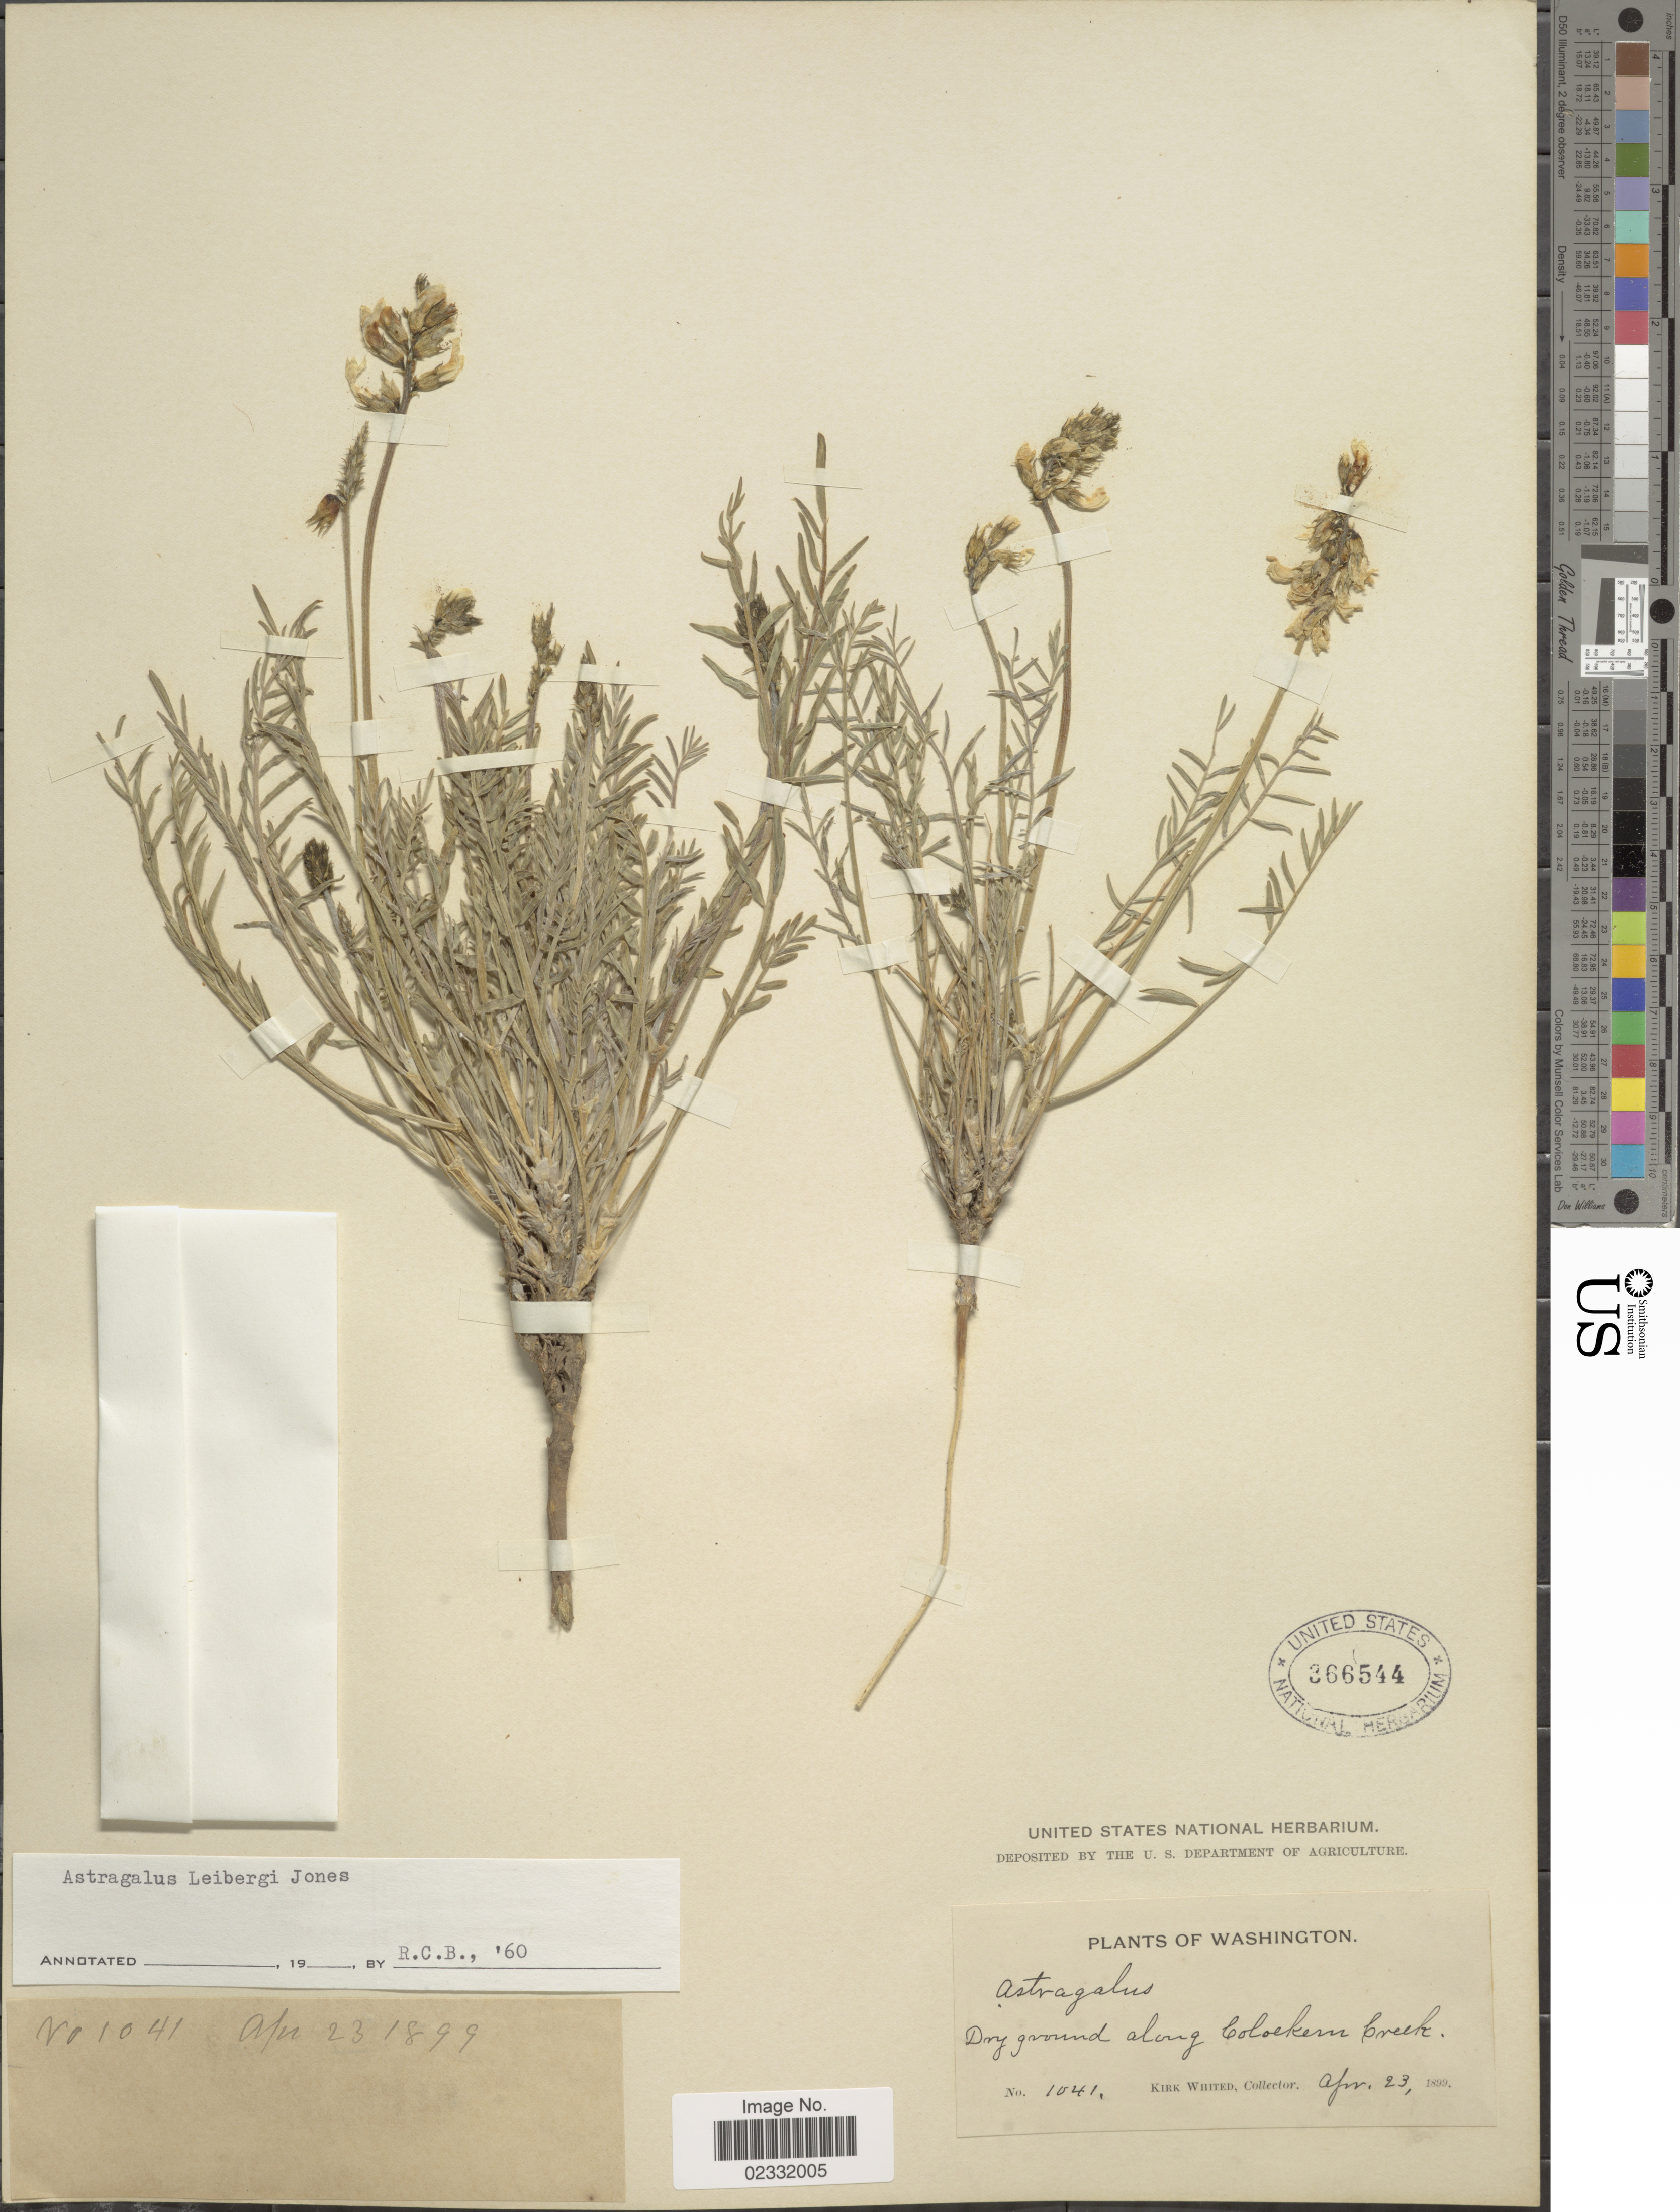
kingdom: Plantae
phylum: Tracheophyta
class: Magnoliopsida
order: Fabales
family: Fabaceae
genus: Astragalus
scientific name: Astragalus leibergi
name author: M.E. Jones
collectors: K. Whited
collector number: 1041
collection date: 1899-04-23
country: United States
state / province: Washington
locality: Dry ground along Colockem Creek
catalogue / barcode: US 366544